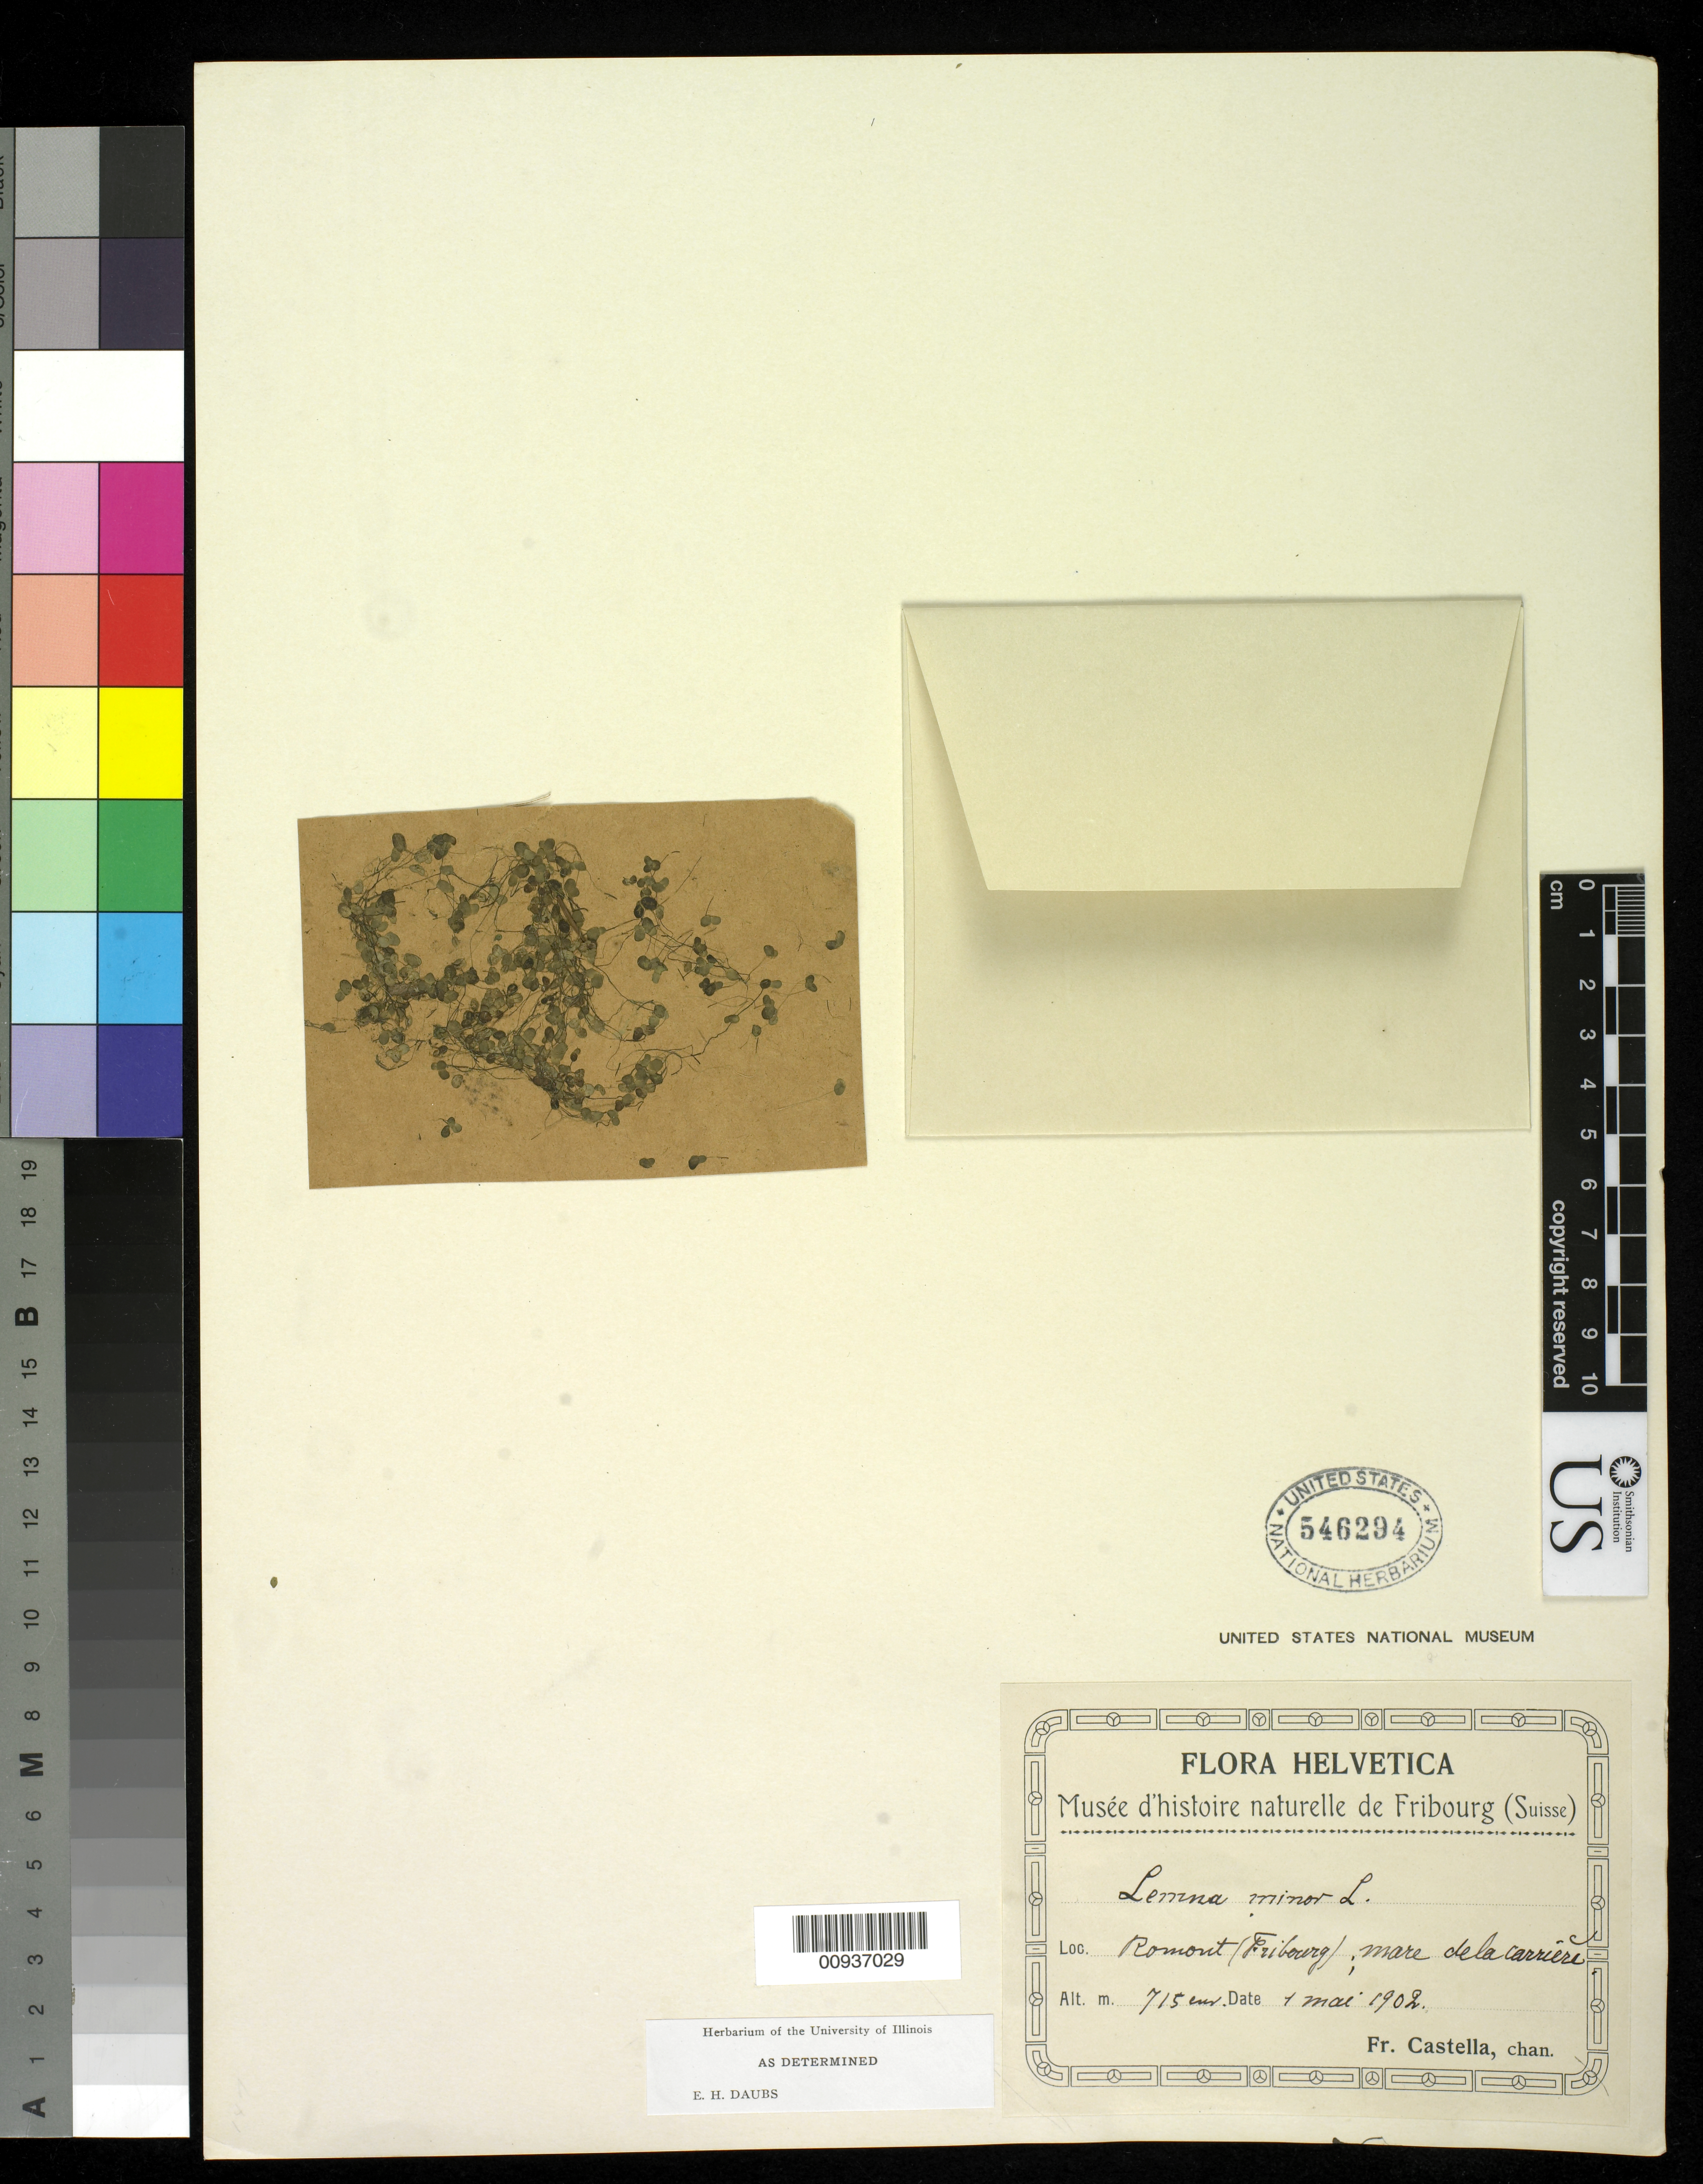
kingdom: Plantae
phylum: Tracheophyta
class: Liliopsida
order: Alismatales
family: Araceae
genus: Lemna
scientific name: Lemna minor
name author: L.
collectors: Fr. Castella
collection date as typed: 04 May 1902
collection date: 1902-05-04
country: Switzerland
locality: Romont (Fribourg)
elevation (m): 715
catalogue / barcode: US 546294